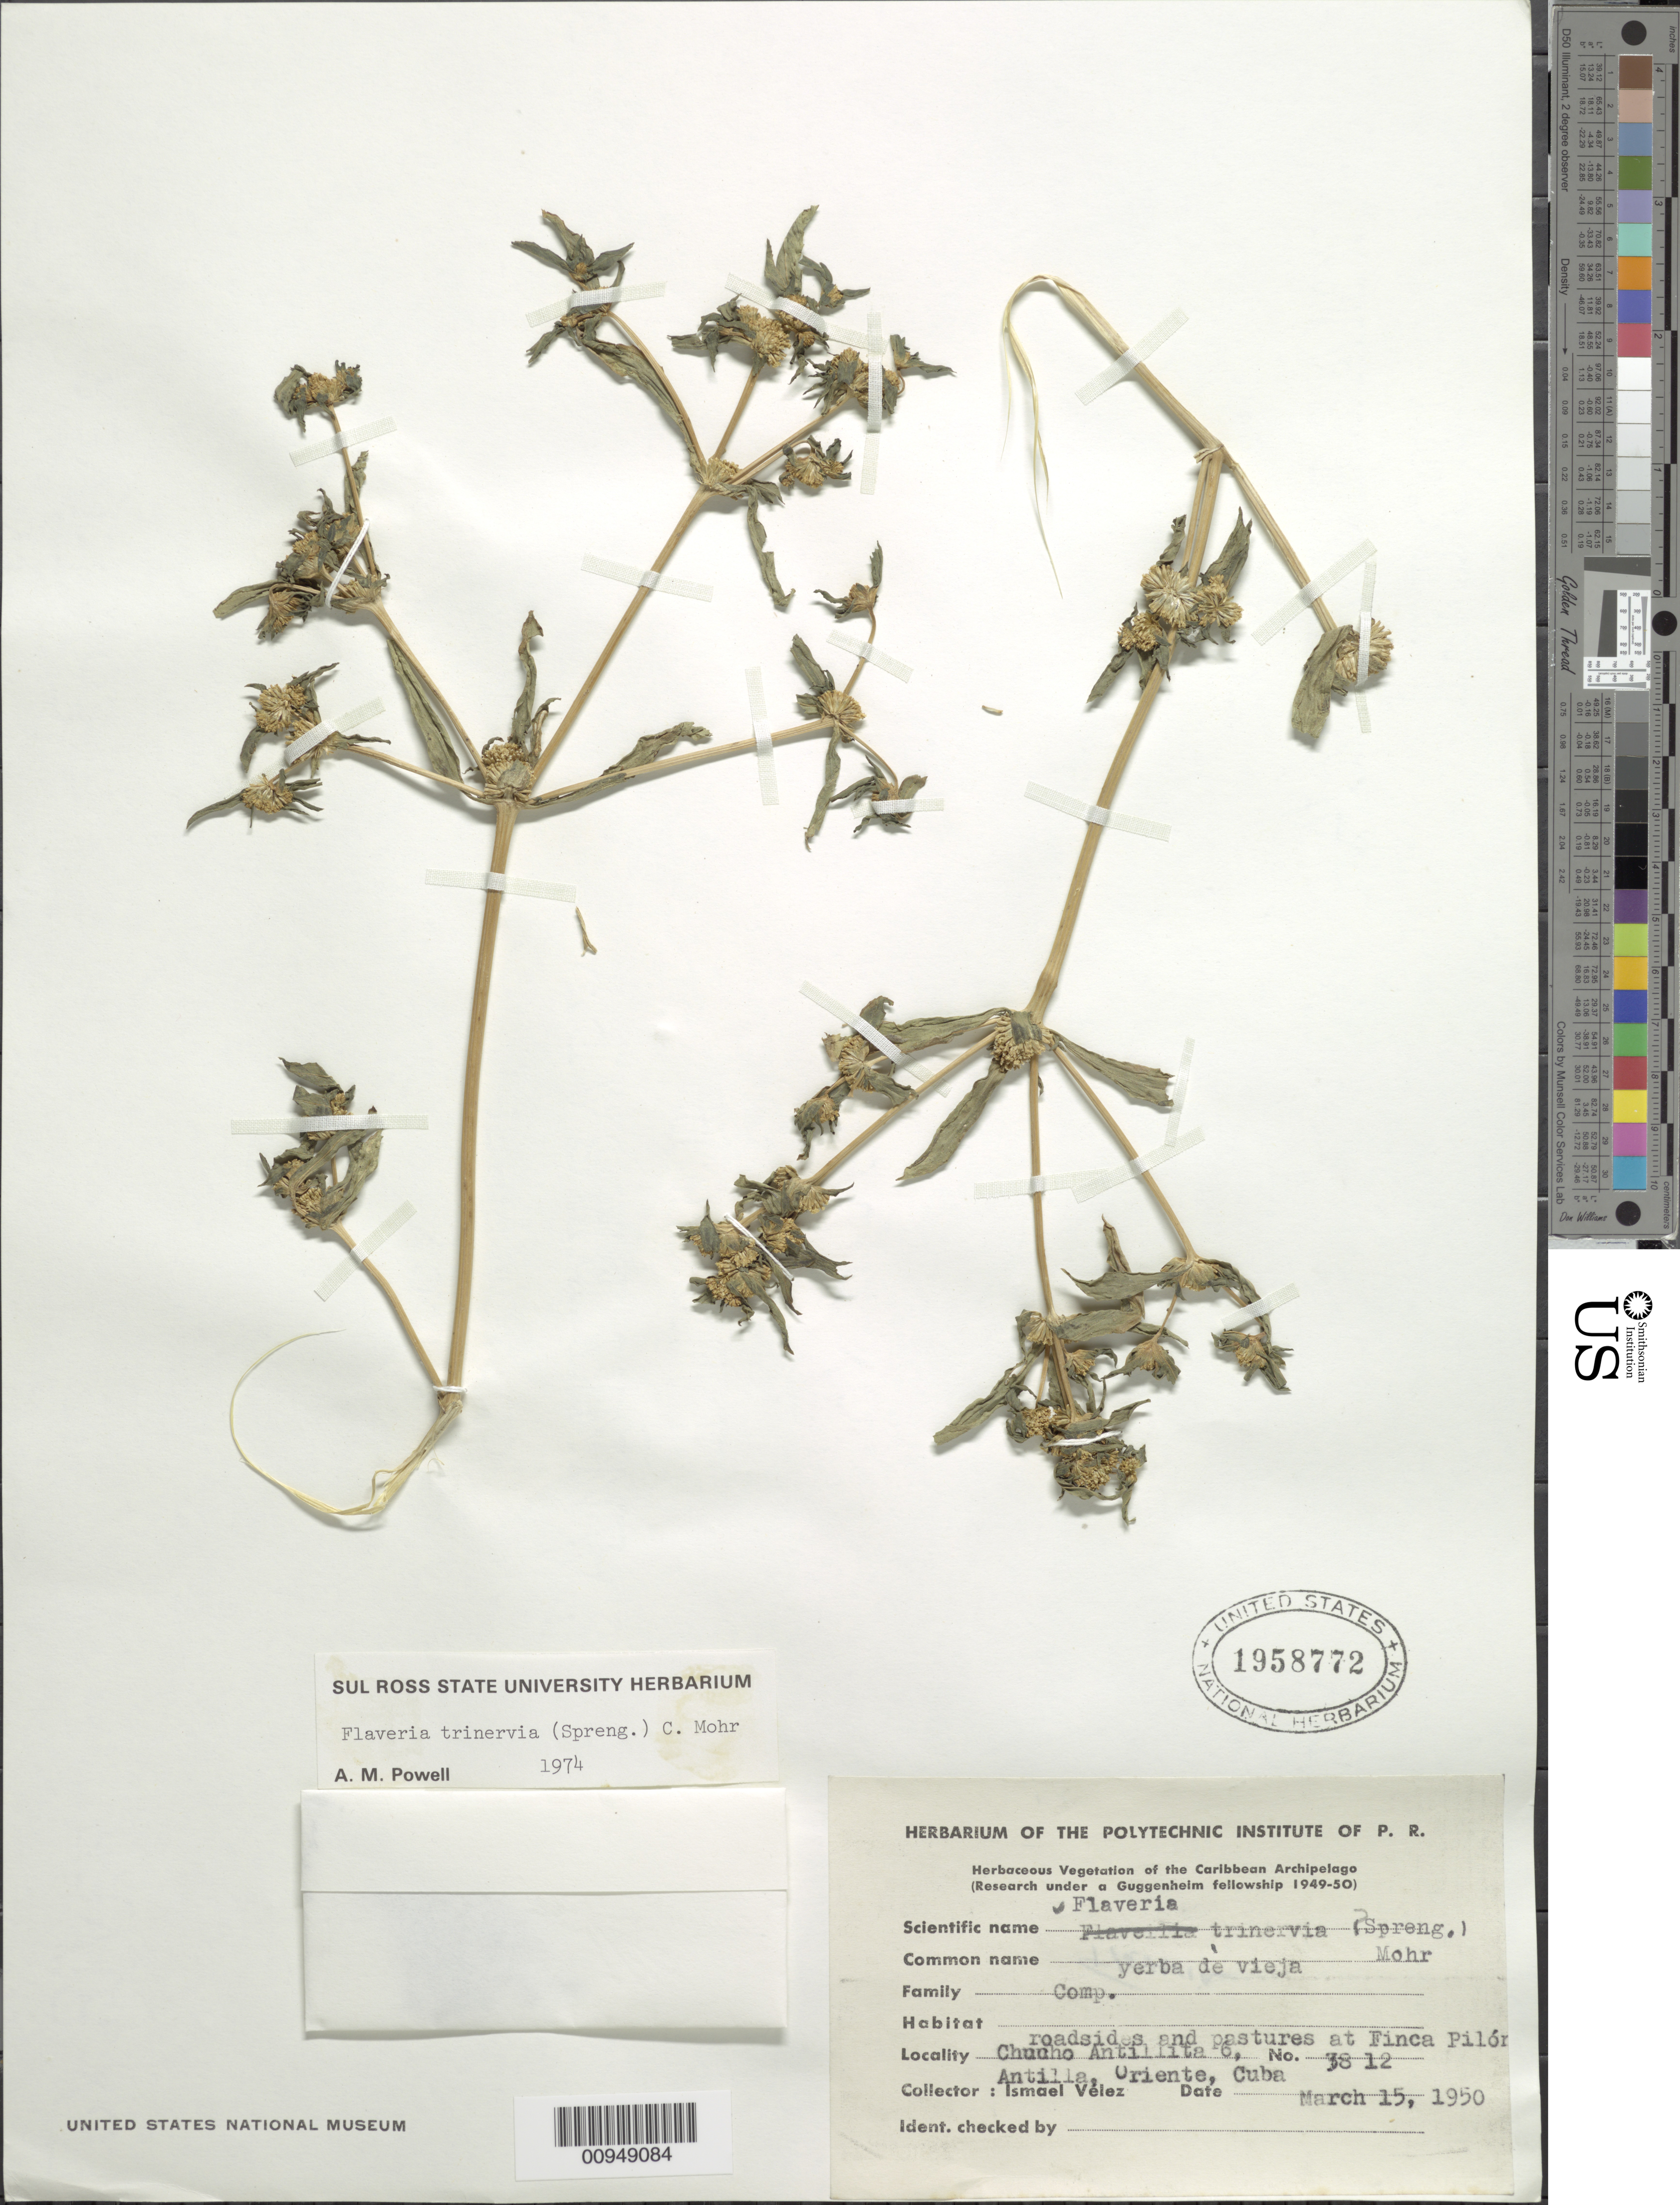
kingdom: Plantae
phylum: Tracheophyta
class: Magnoliopsida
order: Asterales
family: Asteraceae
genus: Flaveria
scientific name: Flaveria trinervia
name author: (Spreng.) C. Mohr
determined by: Powell, A. M.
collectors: I. Vélez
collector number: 3812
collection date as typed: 15 Mar 1950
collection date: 1950-03-15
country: Cuba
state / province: Oriente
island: Cuba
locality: Antilla, Cucho Antillita 6, at Finca Pilón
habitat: Roadsides and pastures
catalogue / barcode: US 1958772